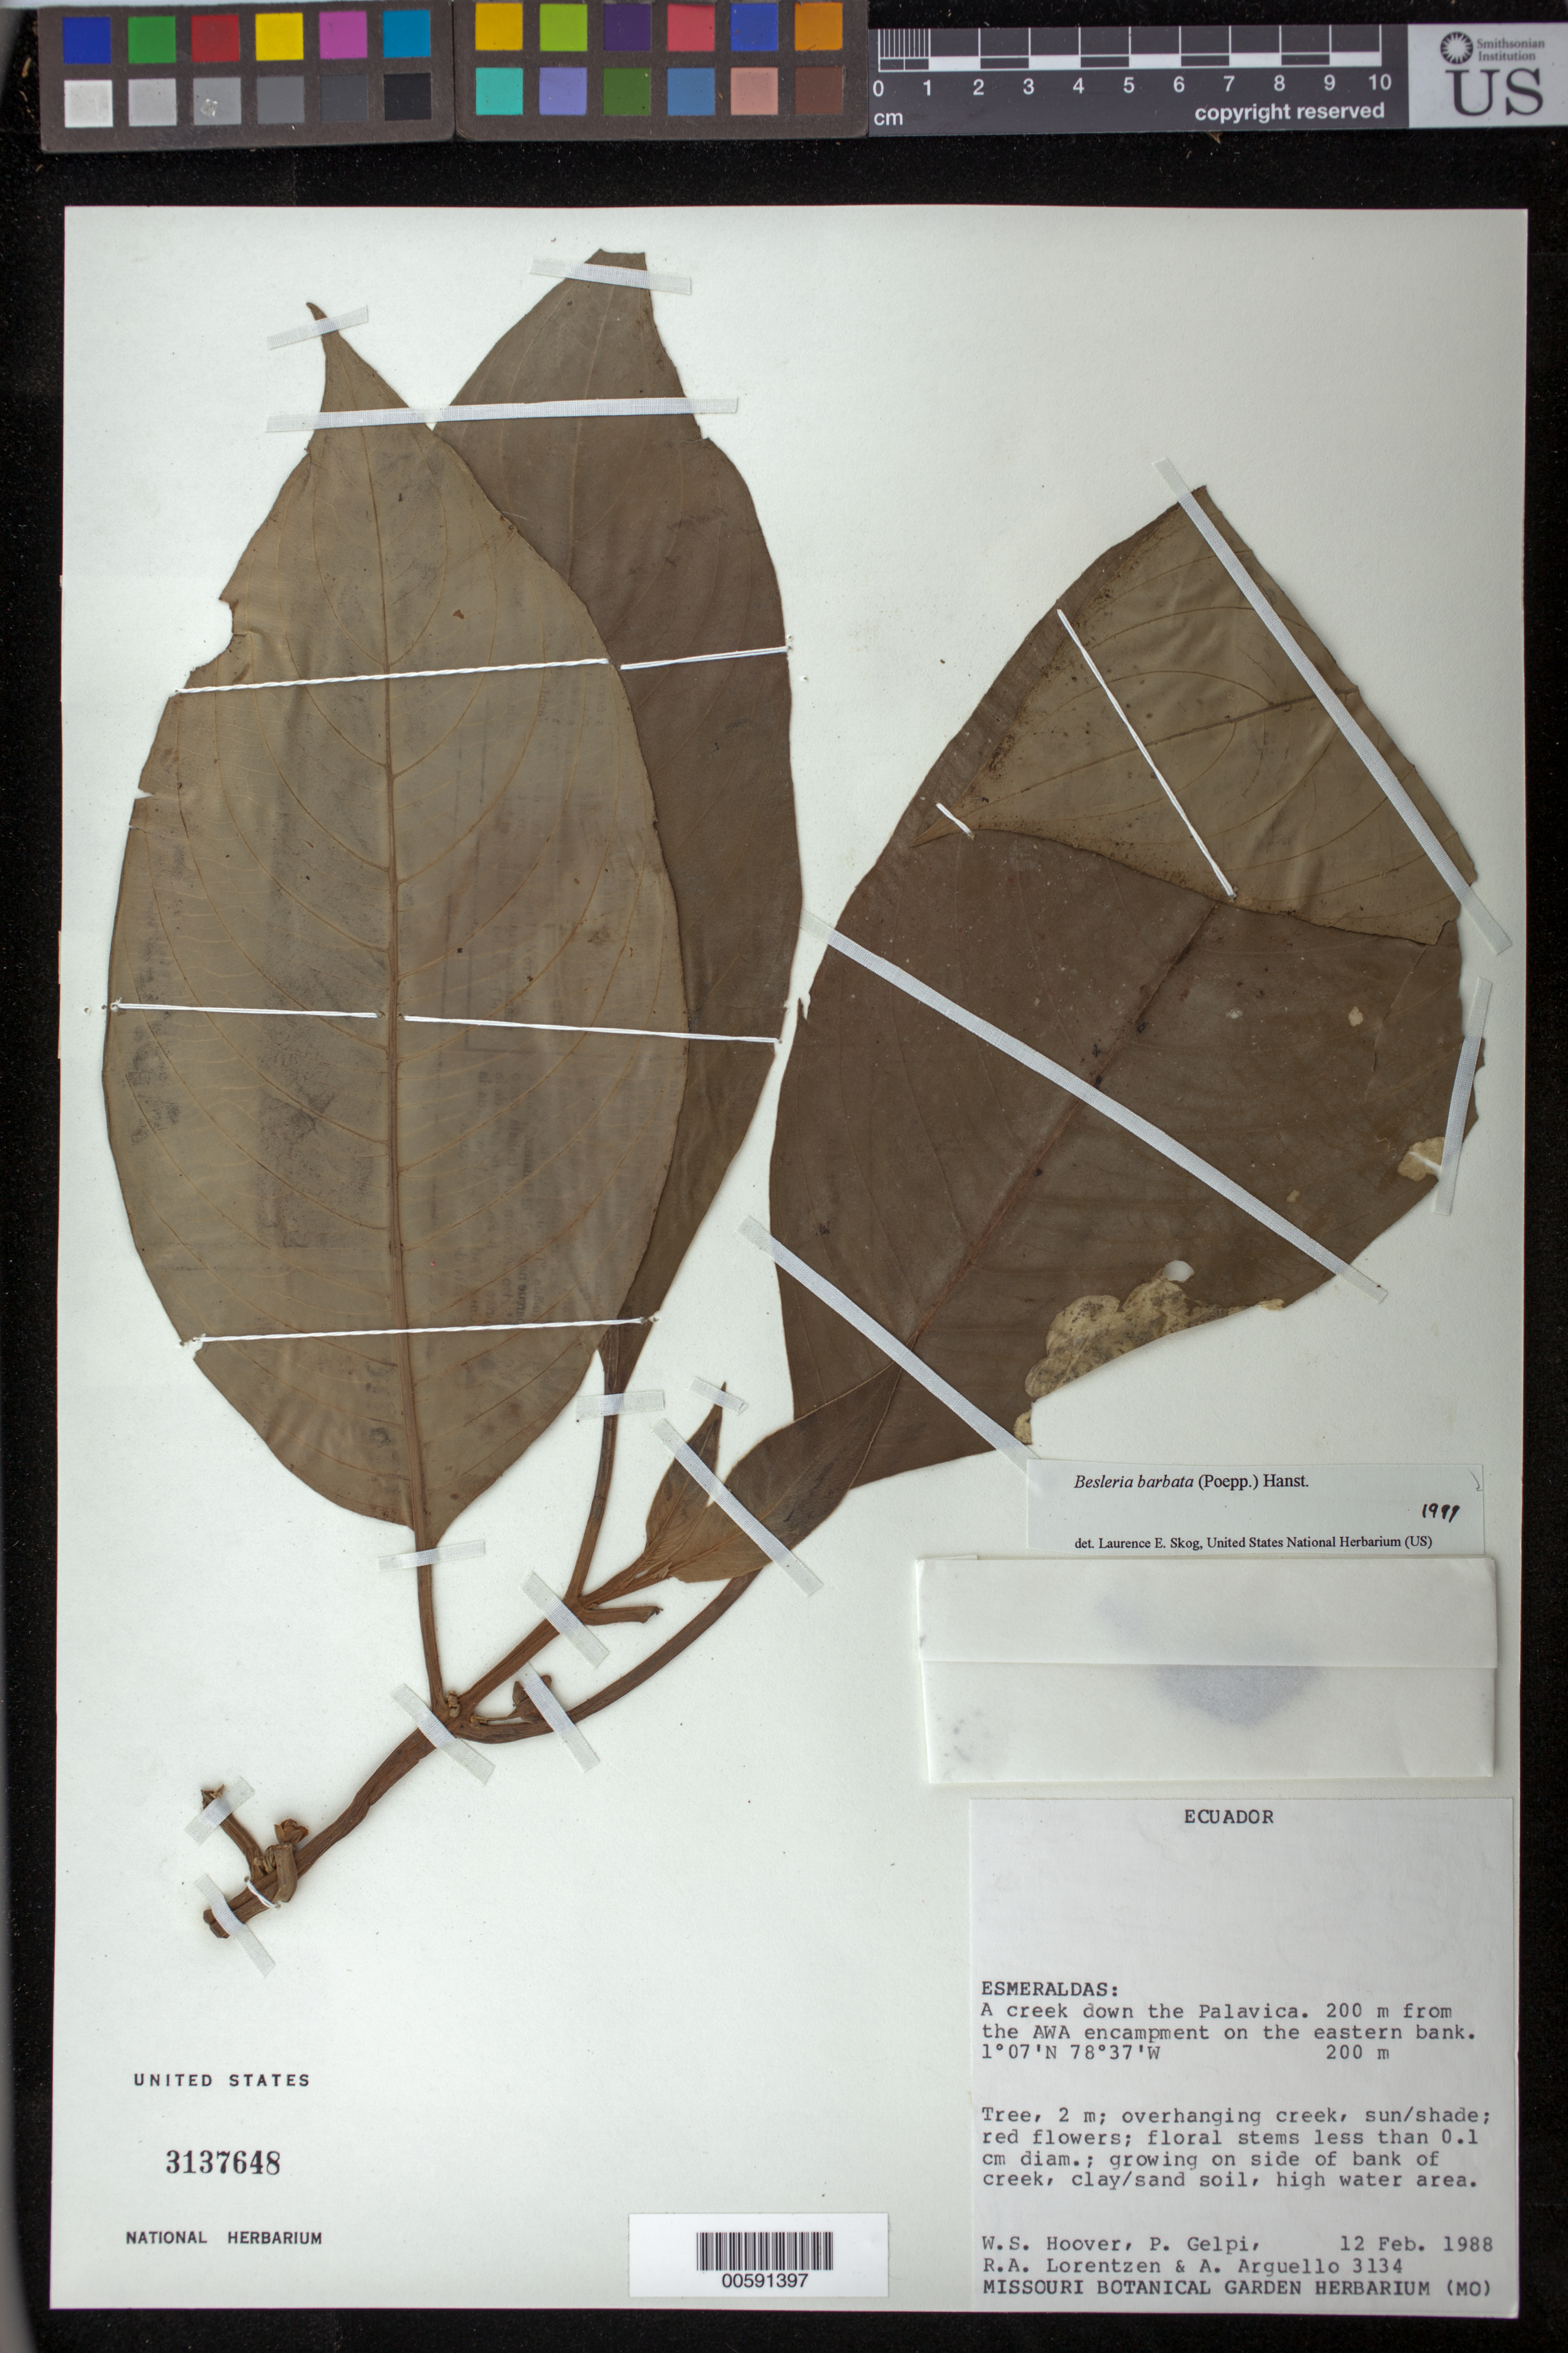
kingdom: Plantae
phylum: Tracheophyta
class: Magnoliopsida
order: Lamiales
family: Gesneriaceae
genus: Besleria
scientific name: Besleria barbata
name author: (Poepp.) Hanst.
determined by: Skog, Laurence E.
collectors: W. S. Hoover, P. Gelpi, R. Lorentzen & A. Arguello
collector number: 3134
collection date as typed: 12 Feb 1988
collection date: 1988-02-12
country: Ecuador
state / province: Esmeraldas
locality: A creek down the Palavica, 200 m from the Awa encampment on the eastern bank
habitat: Growing on side of bank of creek, clay/sand soil, high water area; overhanging creek, sun/shade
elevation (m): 200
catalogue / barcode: US 3137648